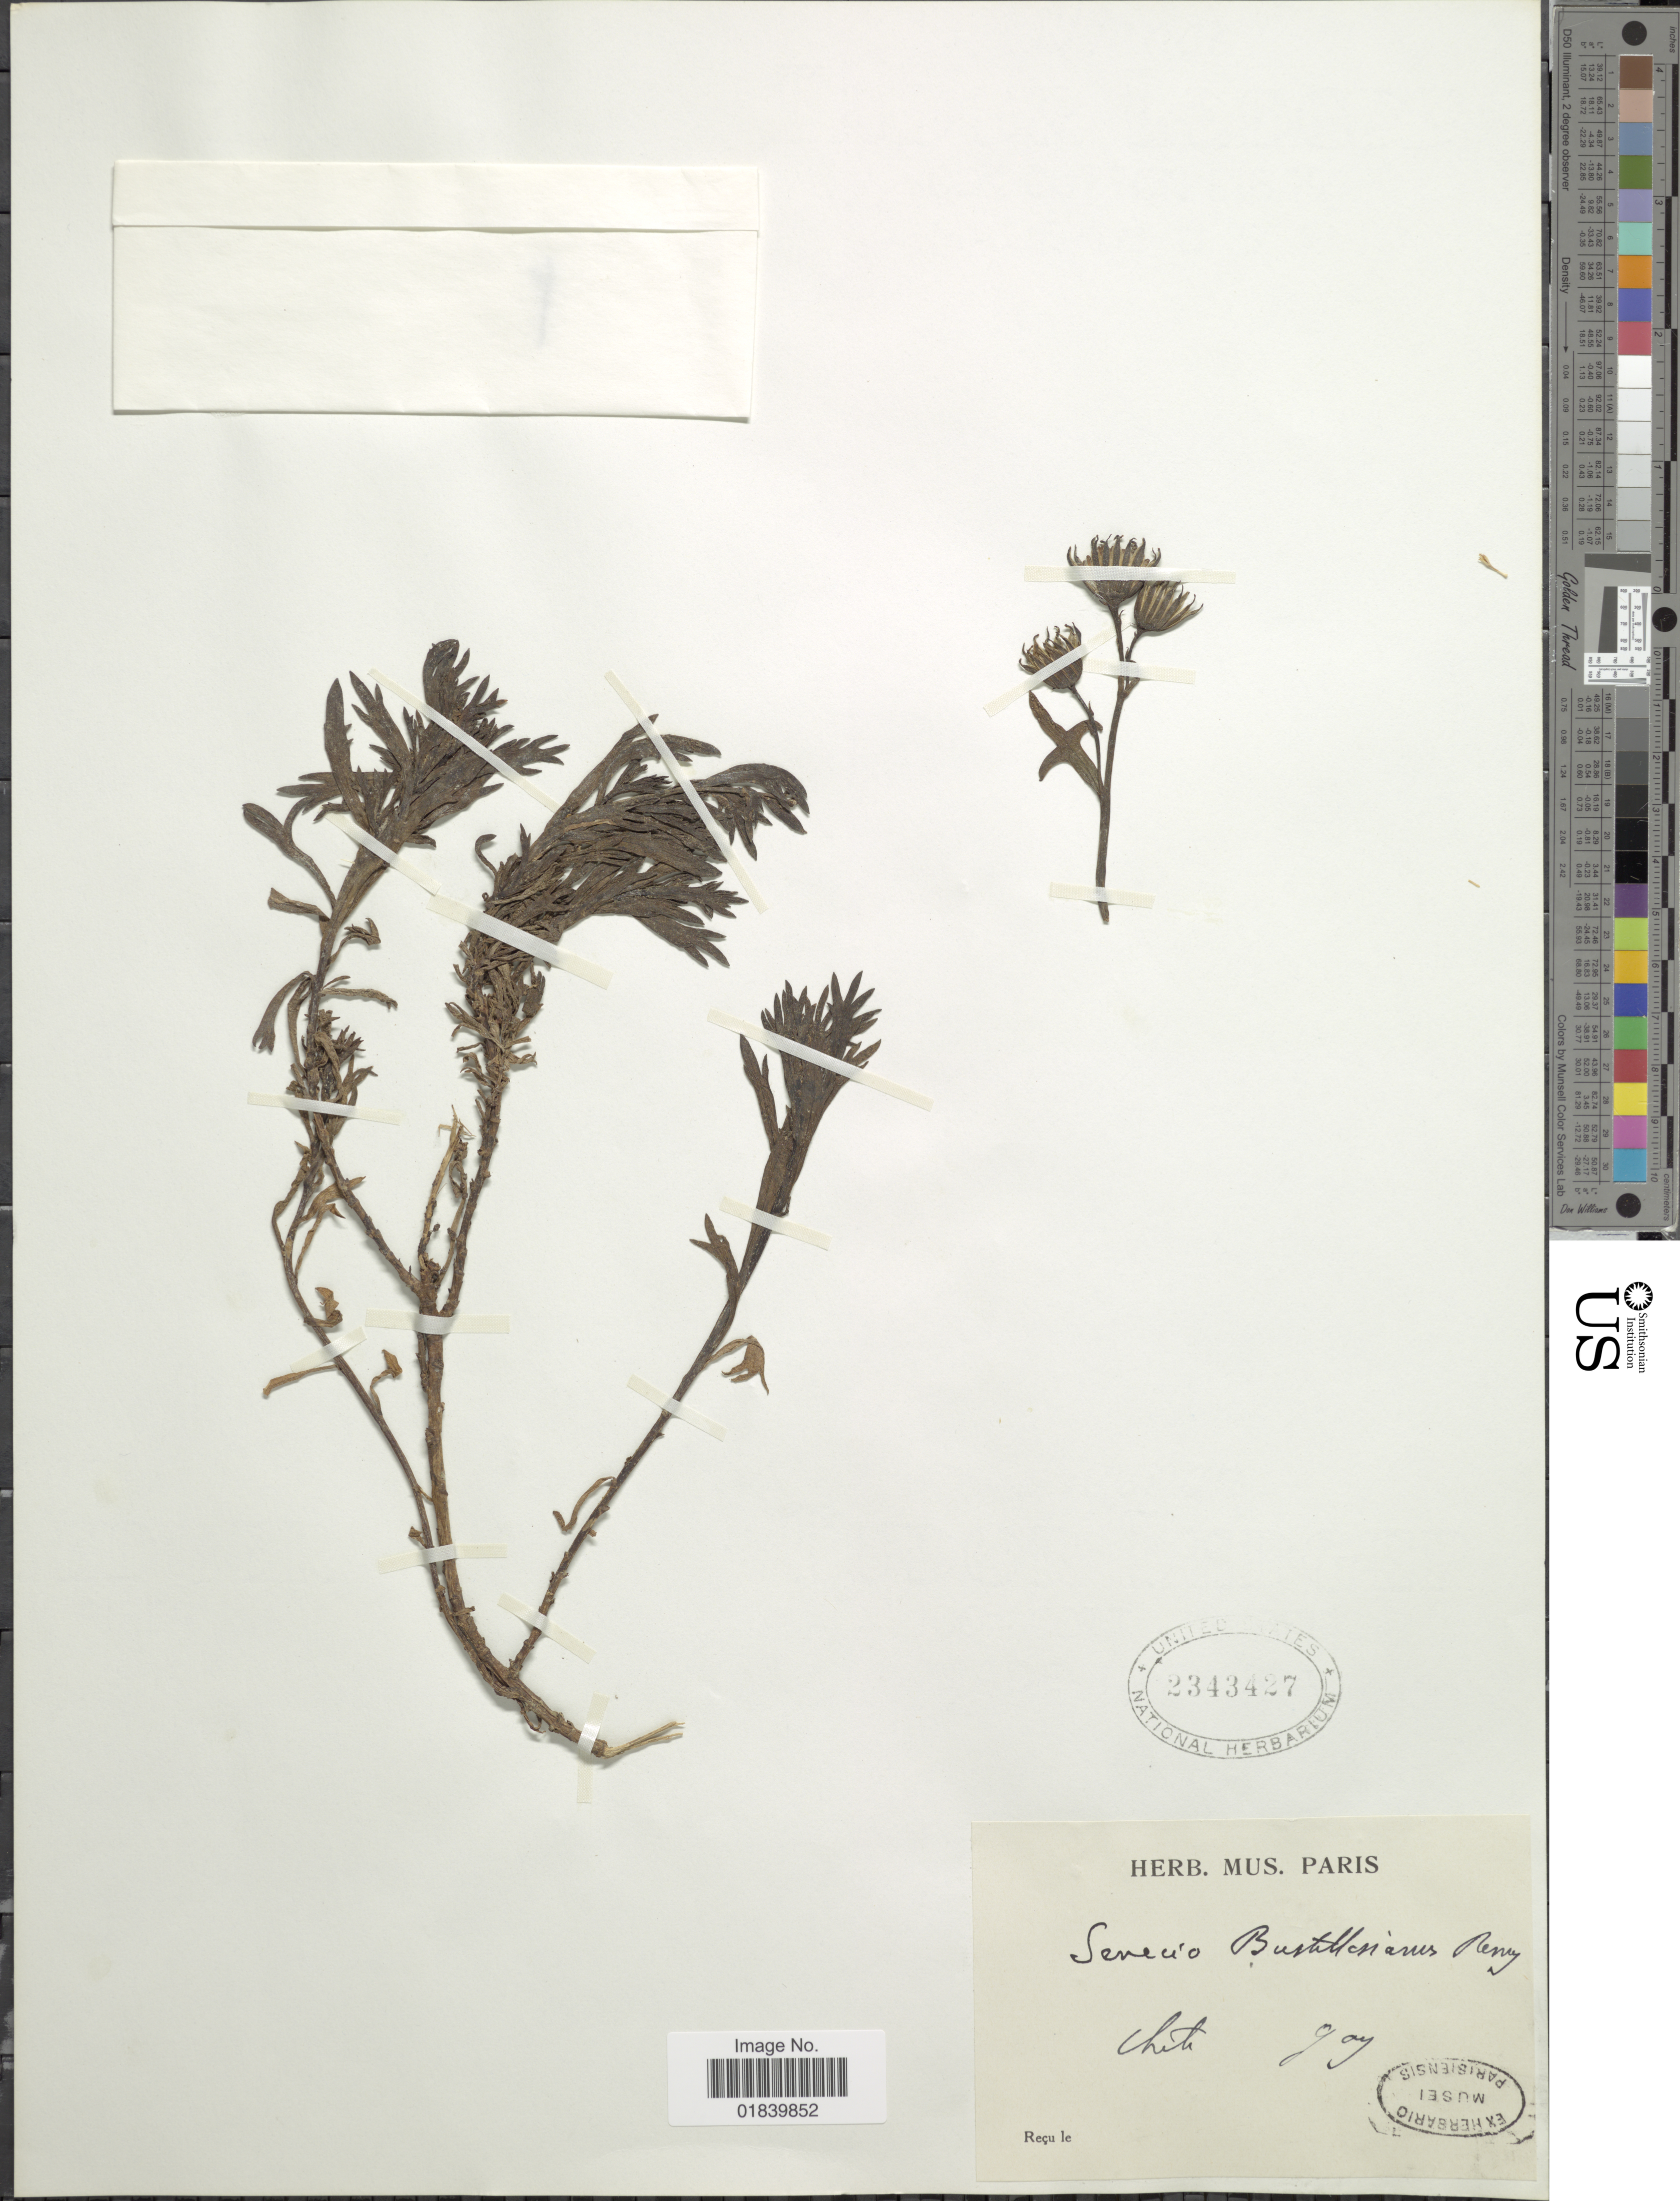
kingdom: Plantae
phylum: Tracheophyta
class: Magnoliopsida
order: Asterales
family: Asteraceae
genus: Senecio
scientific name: Senecio bustillosianus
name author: J. Rémy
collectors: -- Gay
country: Chile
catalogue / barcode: US 2343427